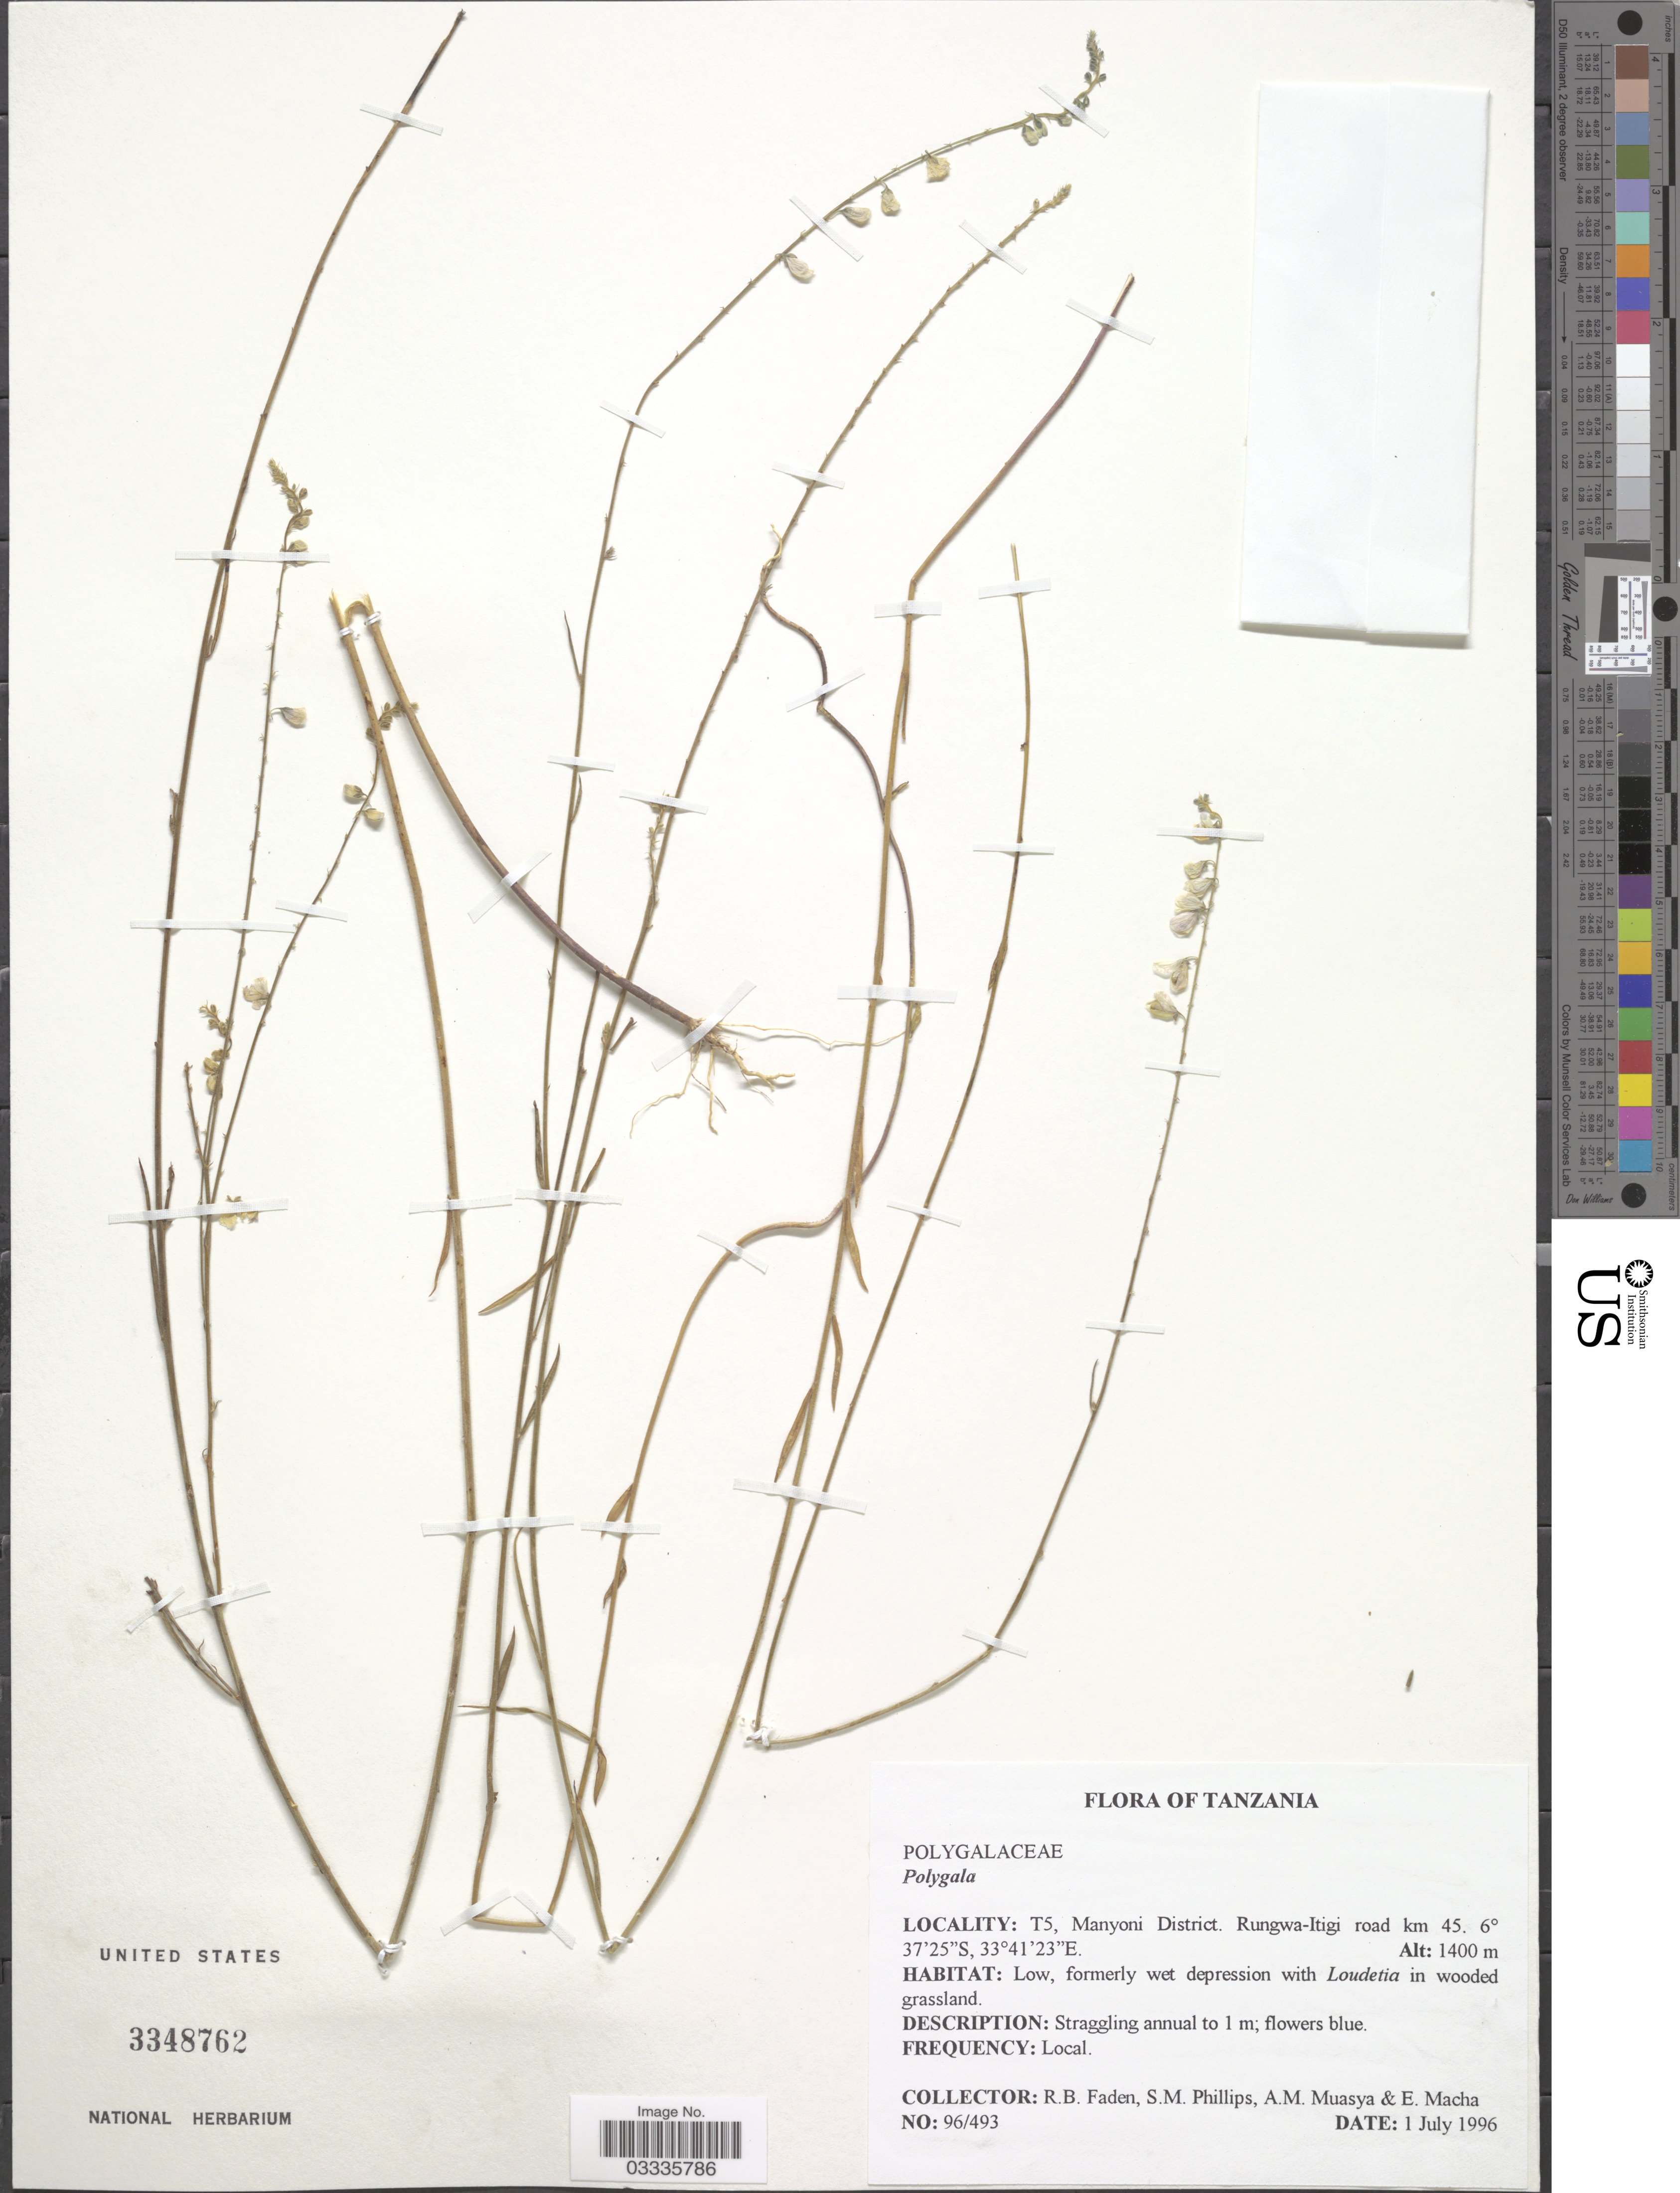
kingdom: Plantae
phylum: Tracheophyta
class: Magnoliopsida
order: Fabales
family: Polygalaceae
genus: Polygala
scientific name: Polygala sp.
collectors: R. B. Faden, S. M. Phillips, A. Muasya & E. Macha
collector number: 96/493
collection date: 1996-07-01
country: Tanzania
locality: T5, Manyoni District. Rungwa-Itigi road km 45.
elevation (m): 1400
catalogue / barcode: US 3348762